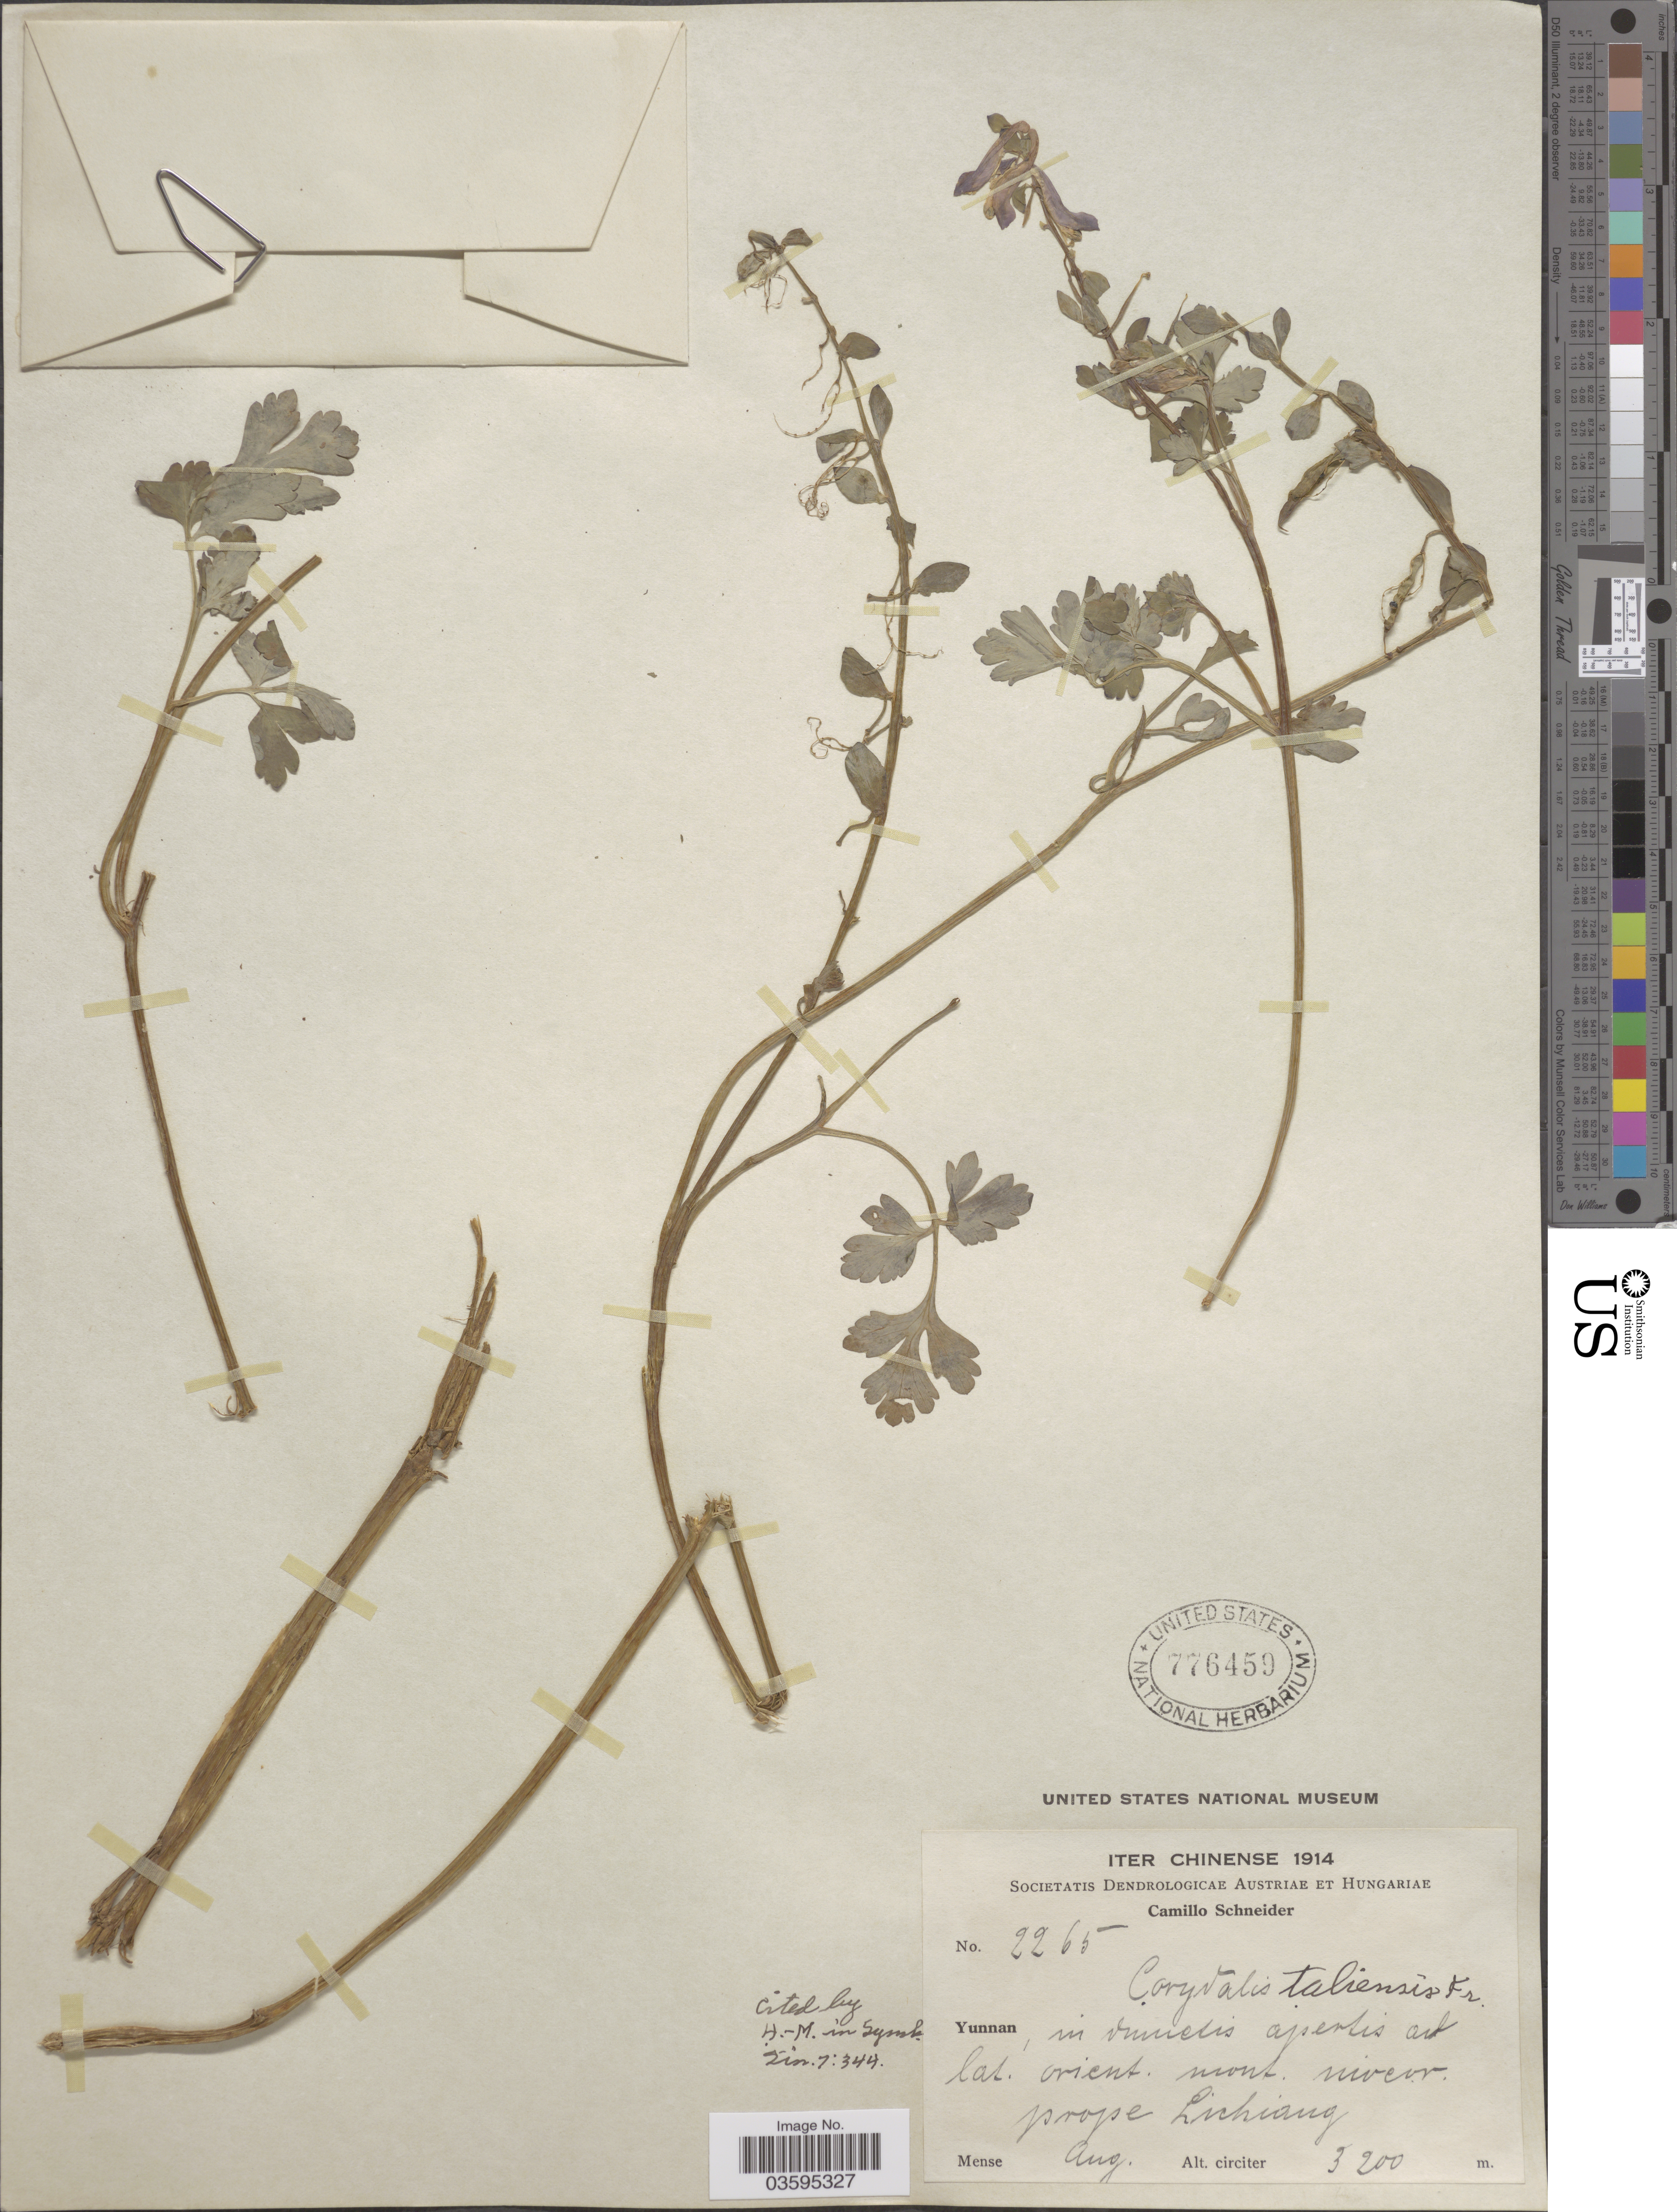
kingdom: Plantae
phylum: Tracheophyta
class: Magnoliopsida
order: Ranunculales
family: Papaveraceae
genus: Corydalis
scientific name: Corydalis taliensis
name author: Franch.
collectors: C. K. Schneider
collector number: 2265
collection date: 1914-08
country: China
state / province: Yunnan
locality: In vinuctis [interpreted] apertis [interpreted] at [interpreted] lat. orient. mont. niveor prope Lichiang.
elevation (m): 3200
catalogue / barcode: US 776459